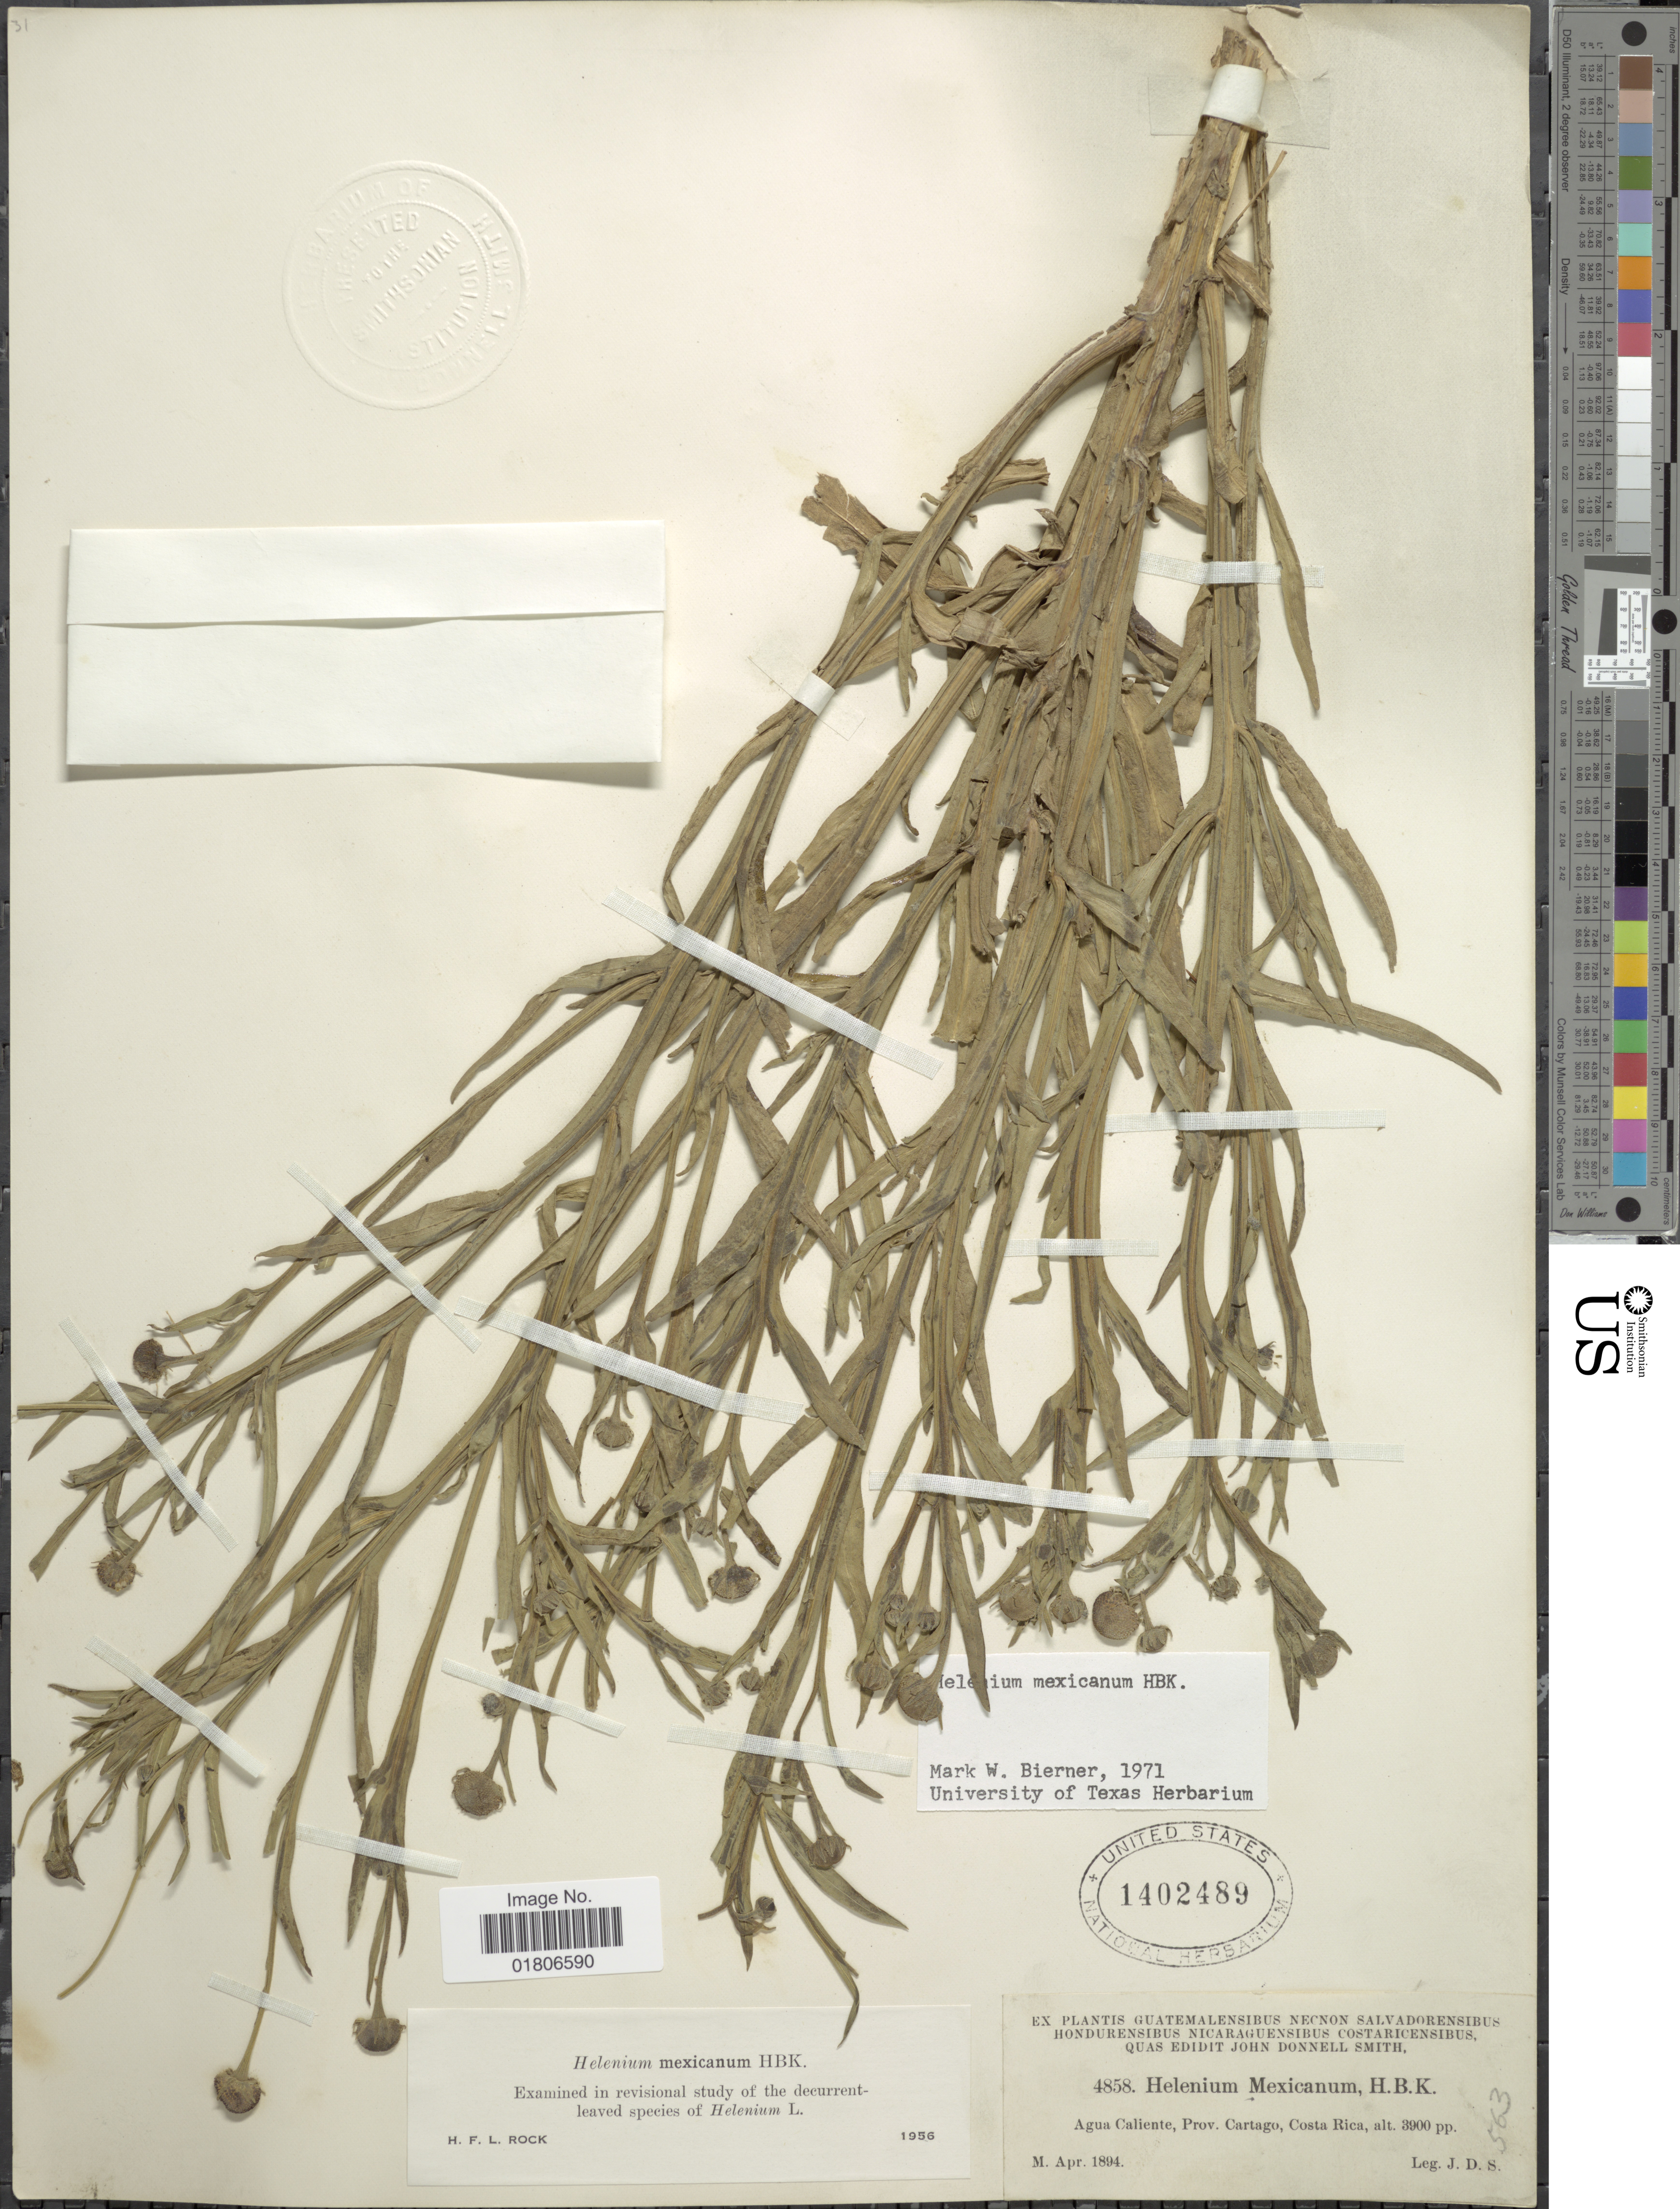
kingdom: Plantae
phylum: Tracheophyta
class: Magnoliopsida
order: Asterales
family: Asteraceae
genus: Helenium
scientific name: Helenium mexicanum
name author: Kunth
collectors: J. Donnell Smith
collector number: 4858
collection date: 1894-04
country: Costa Rica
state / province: Cartago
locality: Agua Caliente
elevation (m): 1189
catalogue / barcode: US 1402489